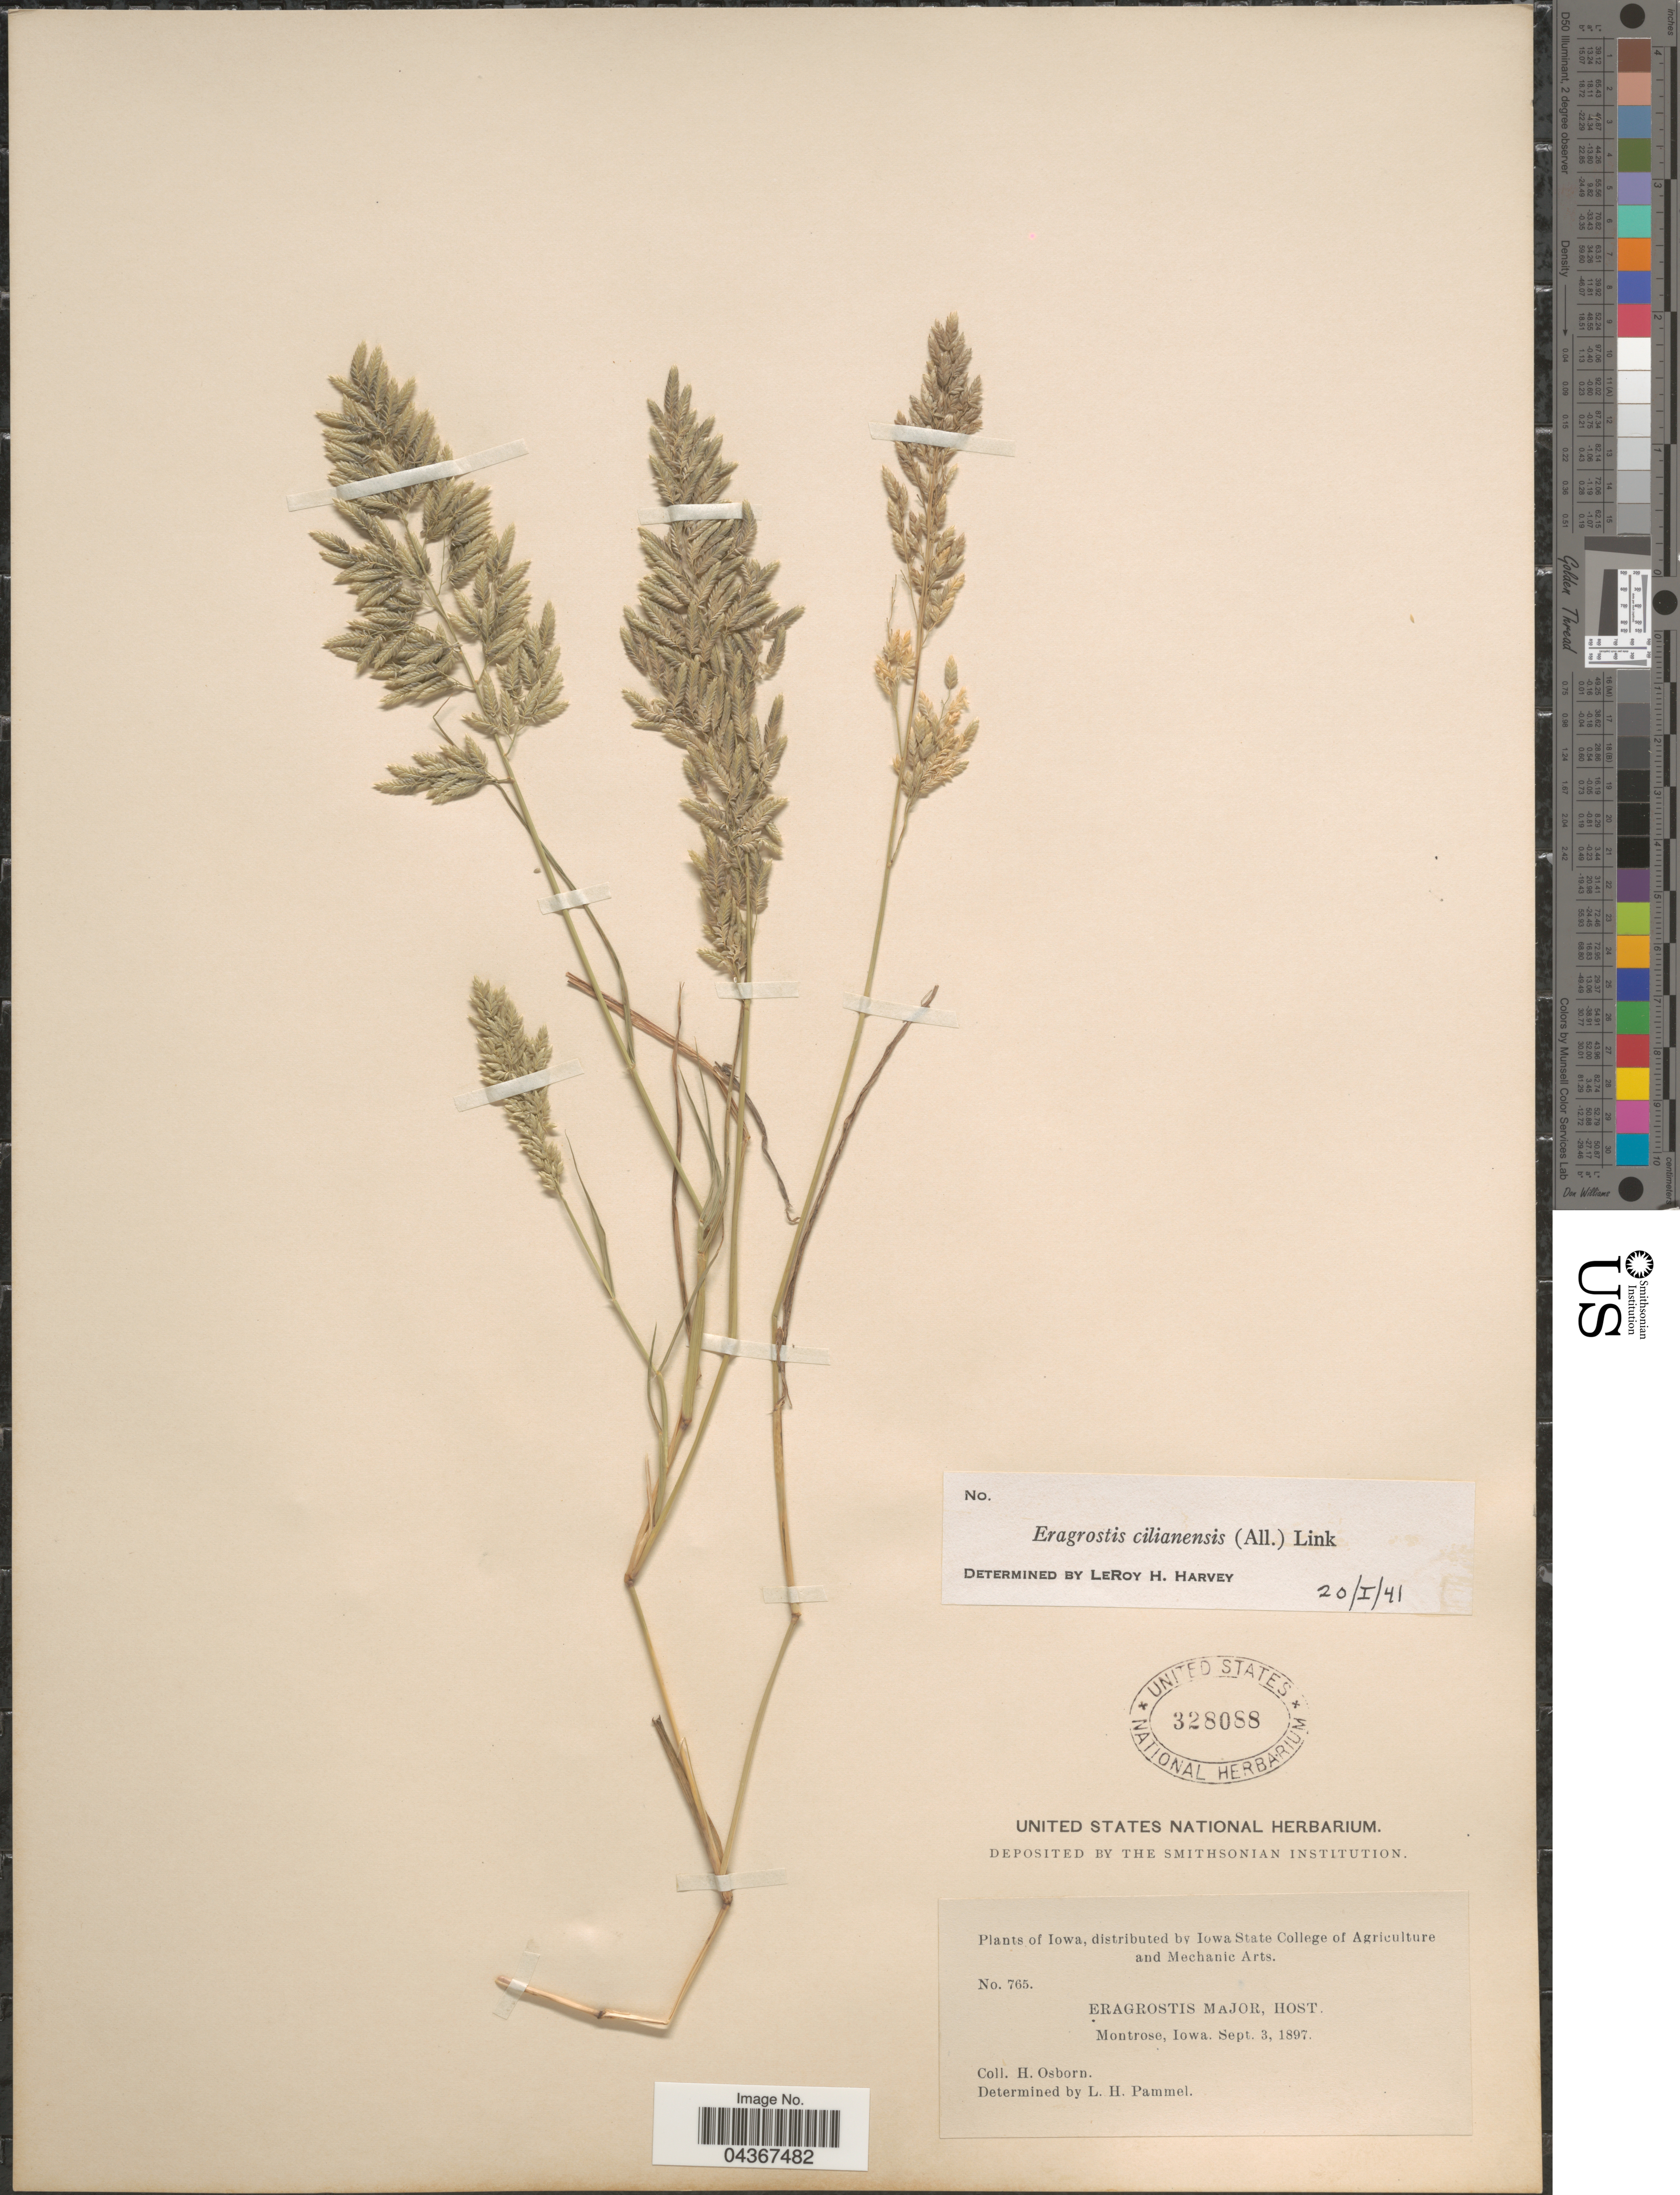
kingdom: Plantae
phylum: Tracheophyta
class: Liliopsida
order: Poales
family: Poaceae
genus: Eragrostis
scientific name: Eragrostis cilianensis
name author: (Bellardi) Vignolo ex Janch.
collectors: H. Osborn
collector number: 765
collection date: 1897-09-03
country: United States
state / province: Iowa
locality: Montrose.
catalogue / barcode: US 328088